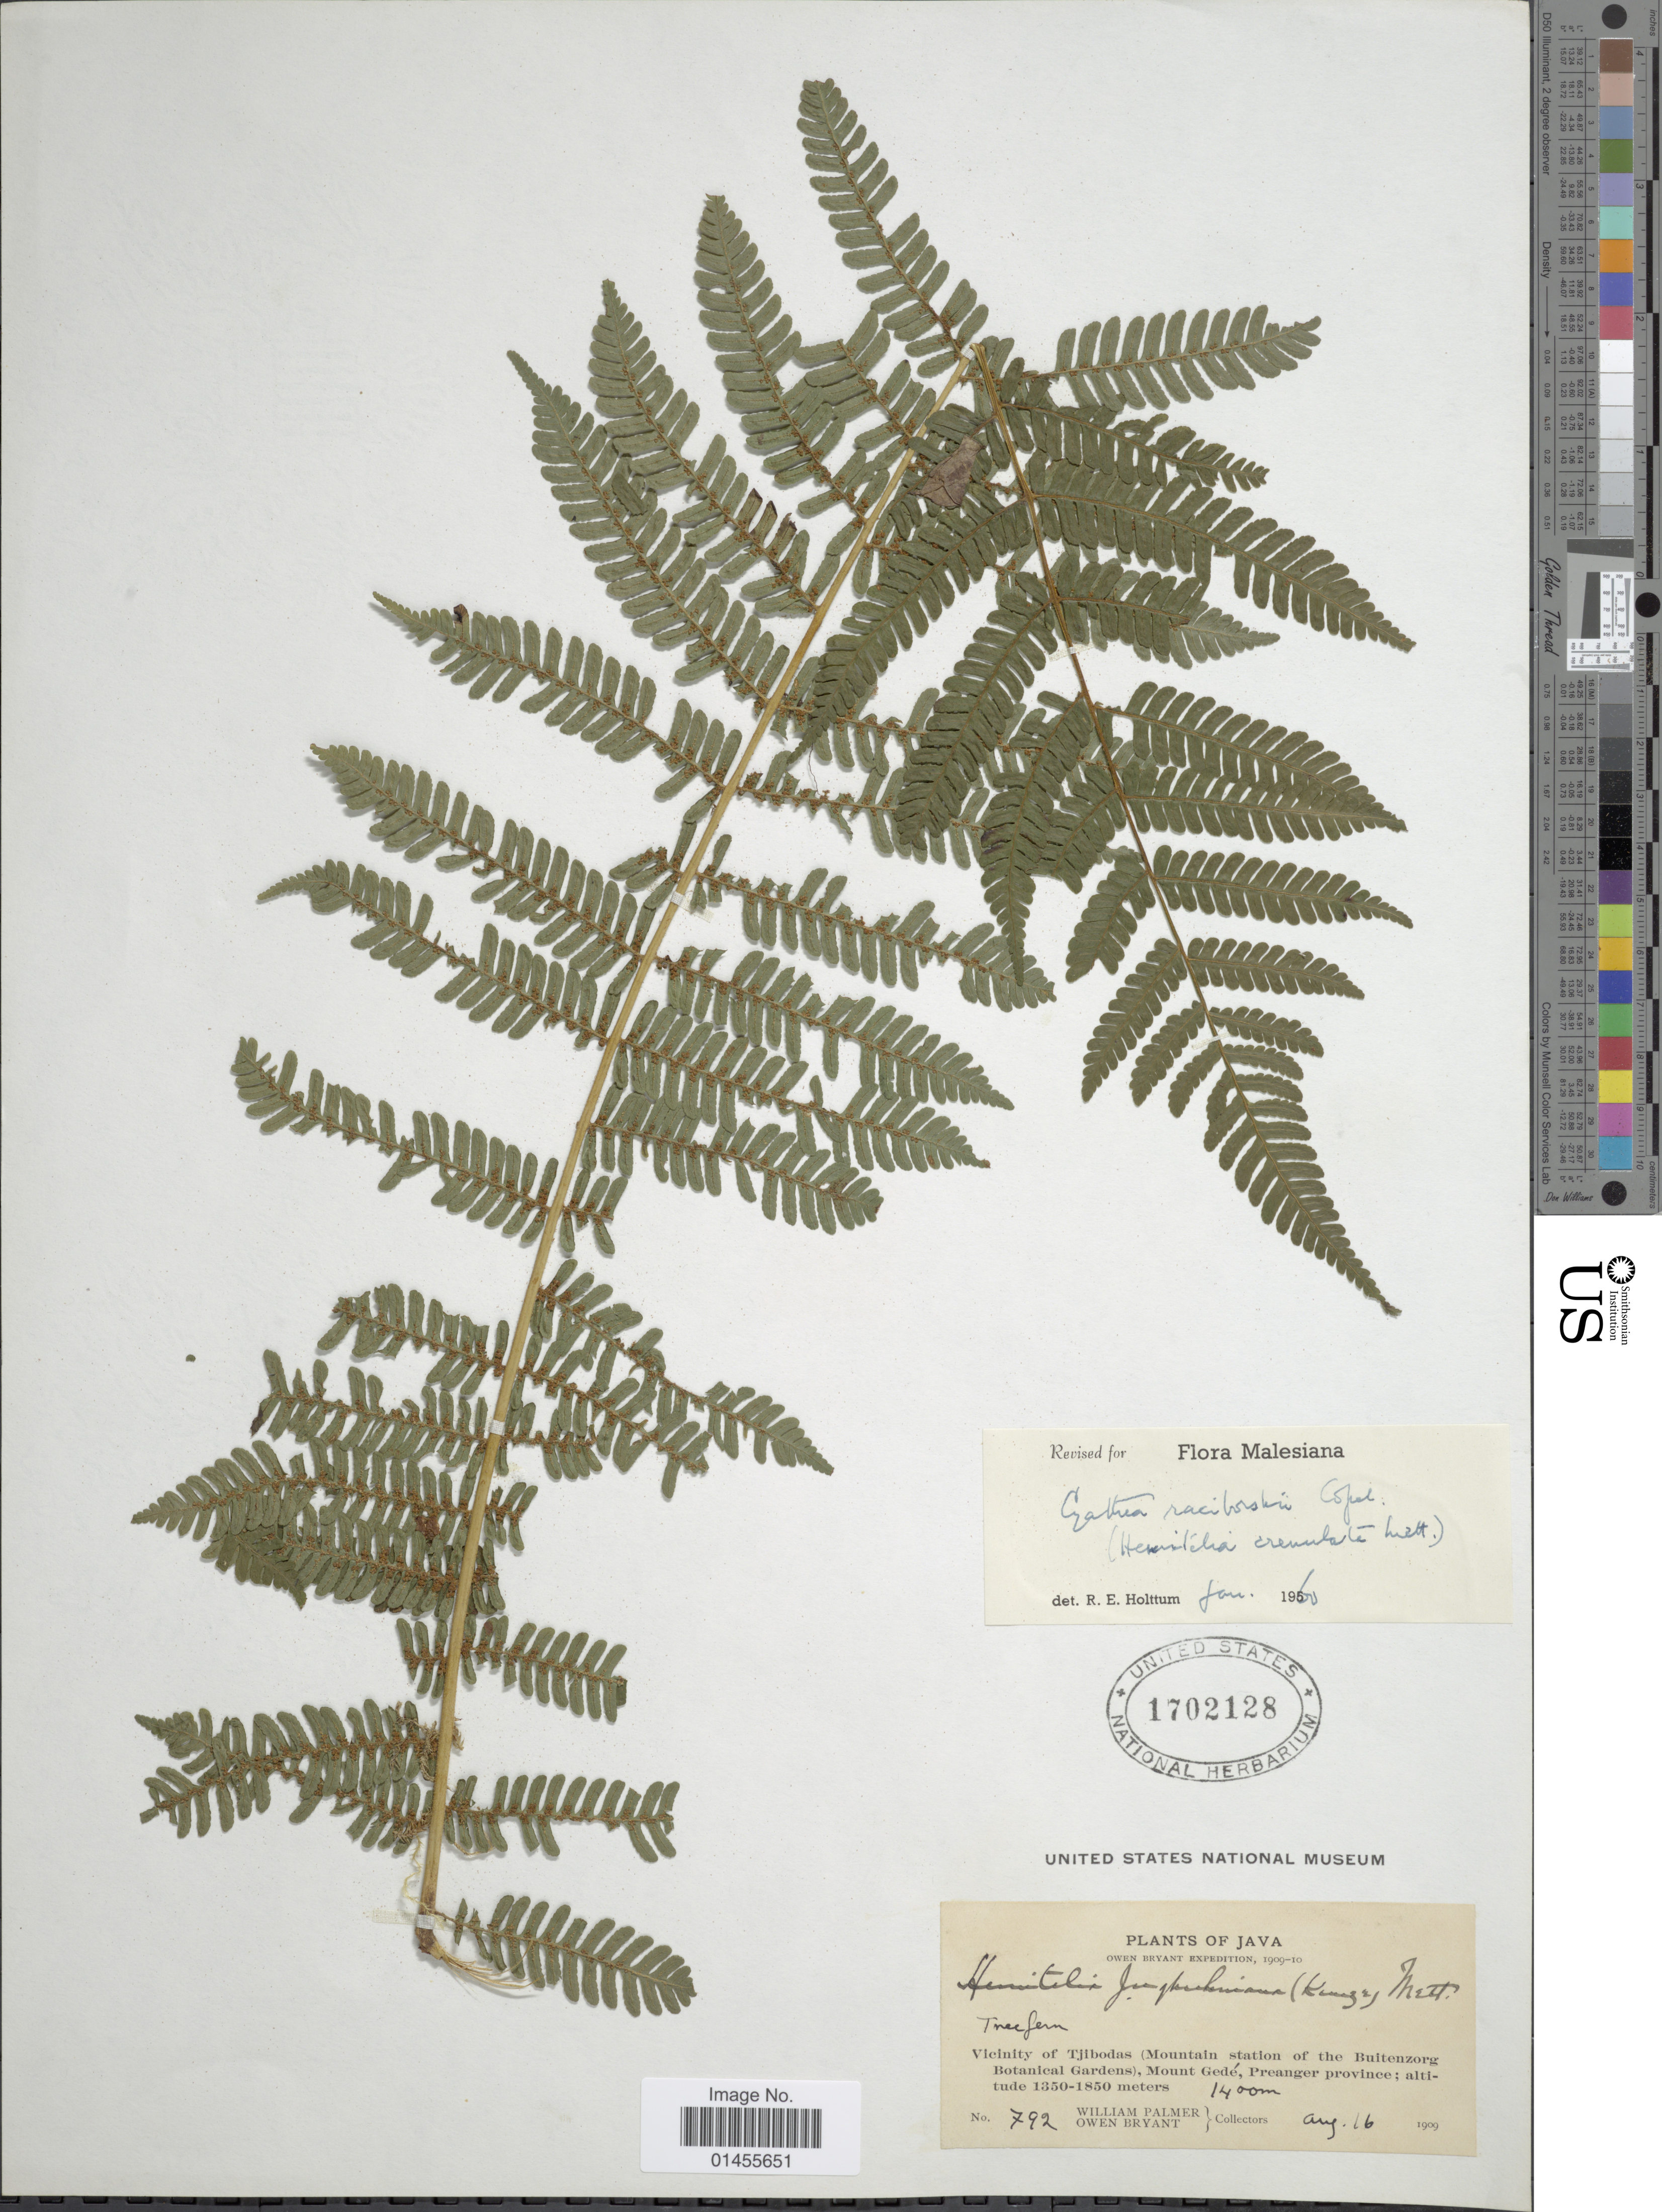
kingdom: Plantae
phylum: Tracheophyta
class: Polypodiopsida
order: Cyatheales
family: Cyatheaceae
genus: Alsophila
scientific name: Alsophila polycarpa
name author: (Jungh.) R.M. Tryon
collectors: W. Palmer & O. Bryant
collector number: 792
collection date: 1909-08-16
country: Indonesia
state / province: Java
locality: Vicinity of Tjibodas (Mountain station of the Buitenzorg Botanical Gardens), Mount Gede, Preanger Province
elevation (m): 1400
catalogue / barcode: US 1702128